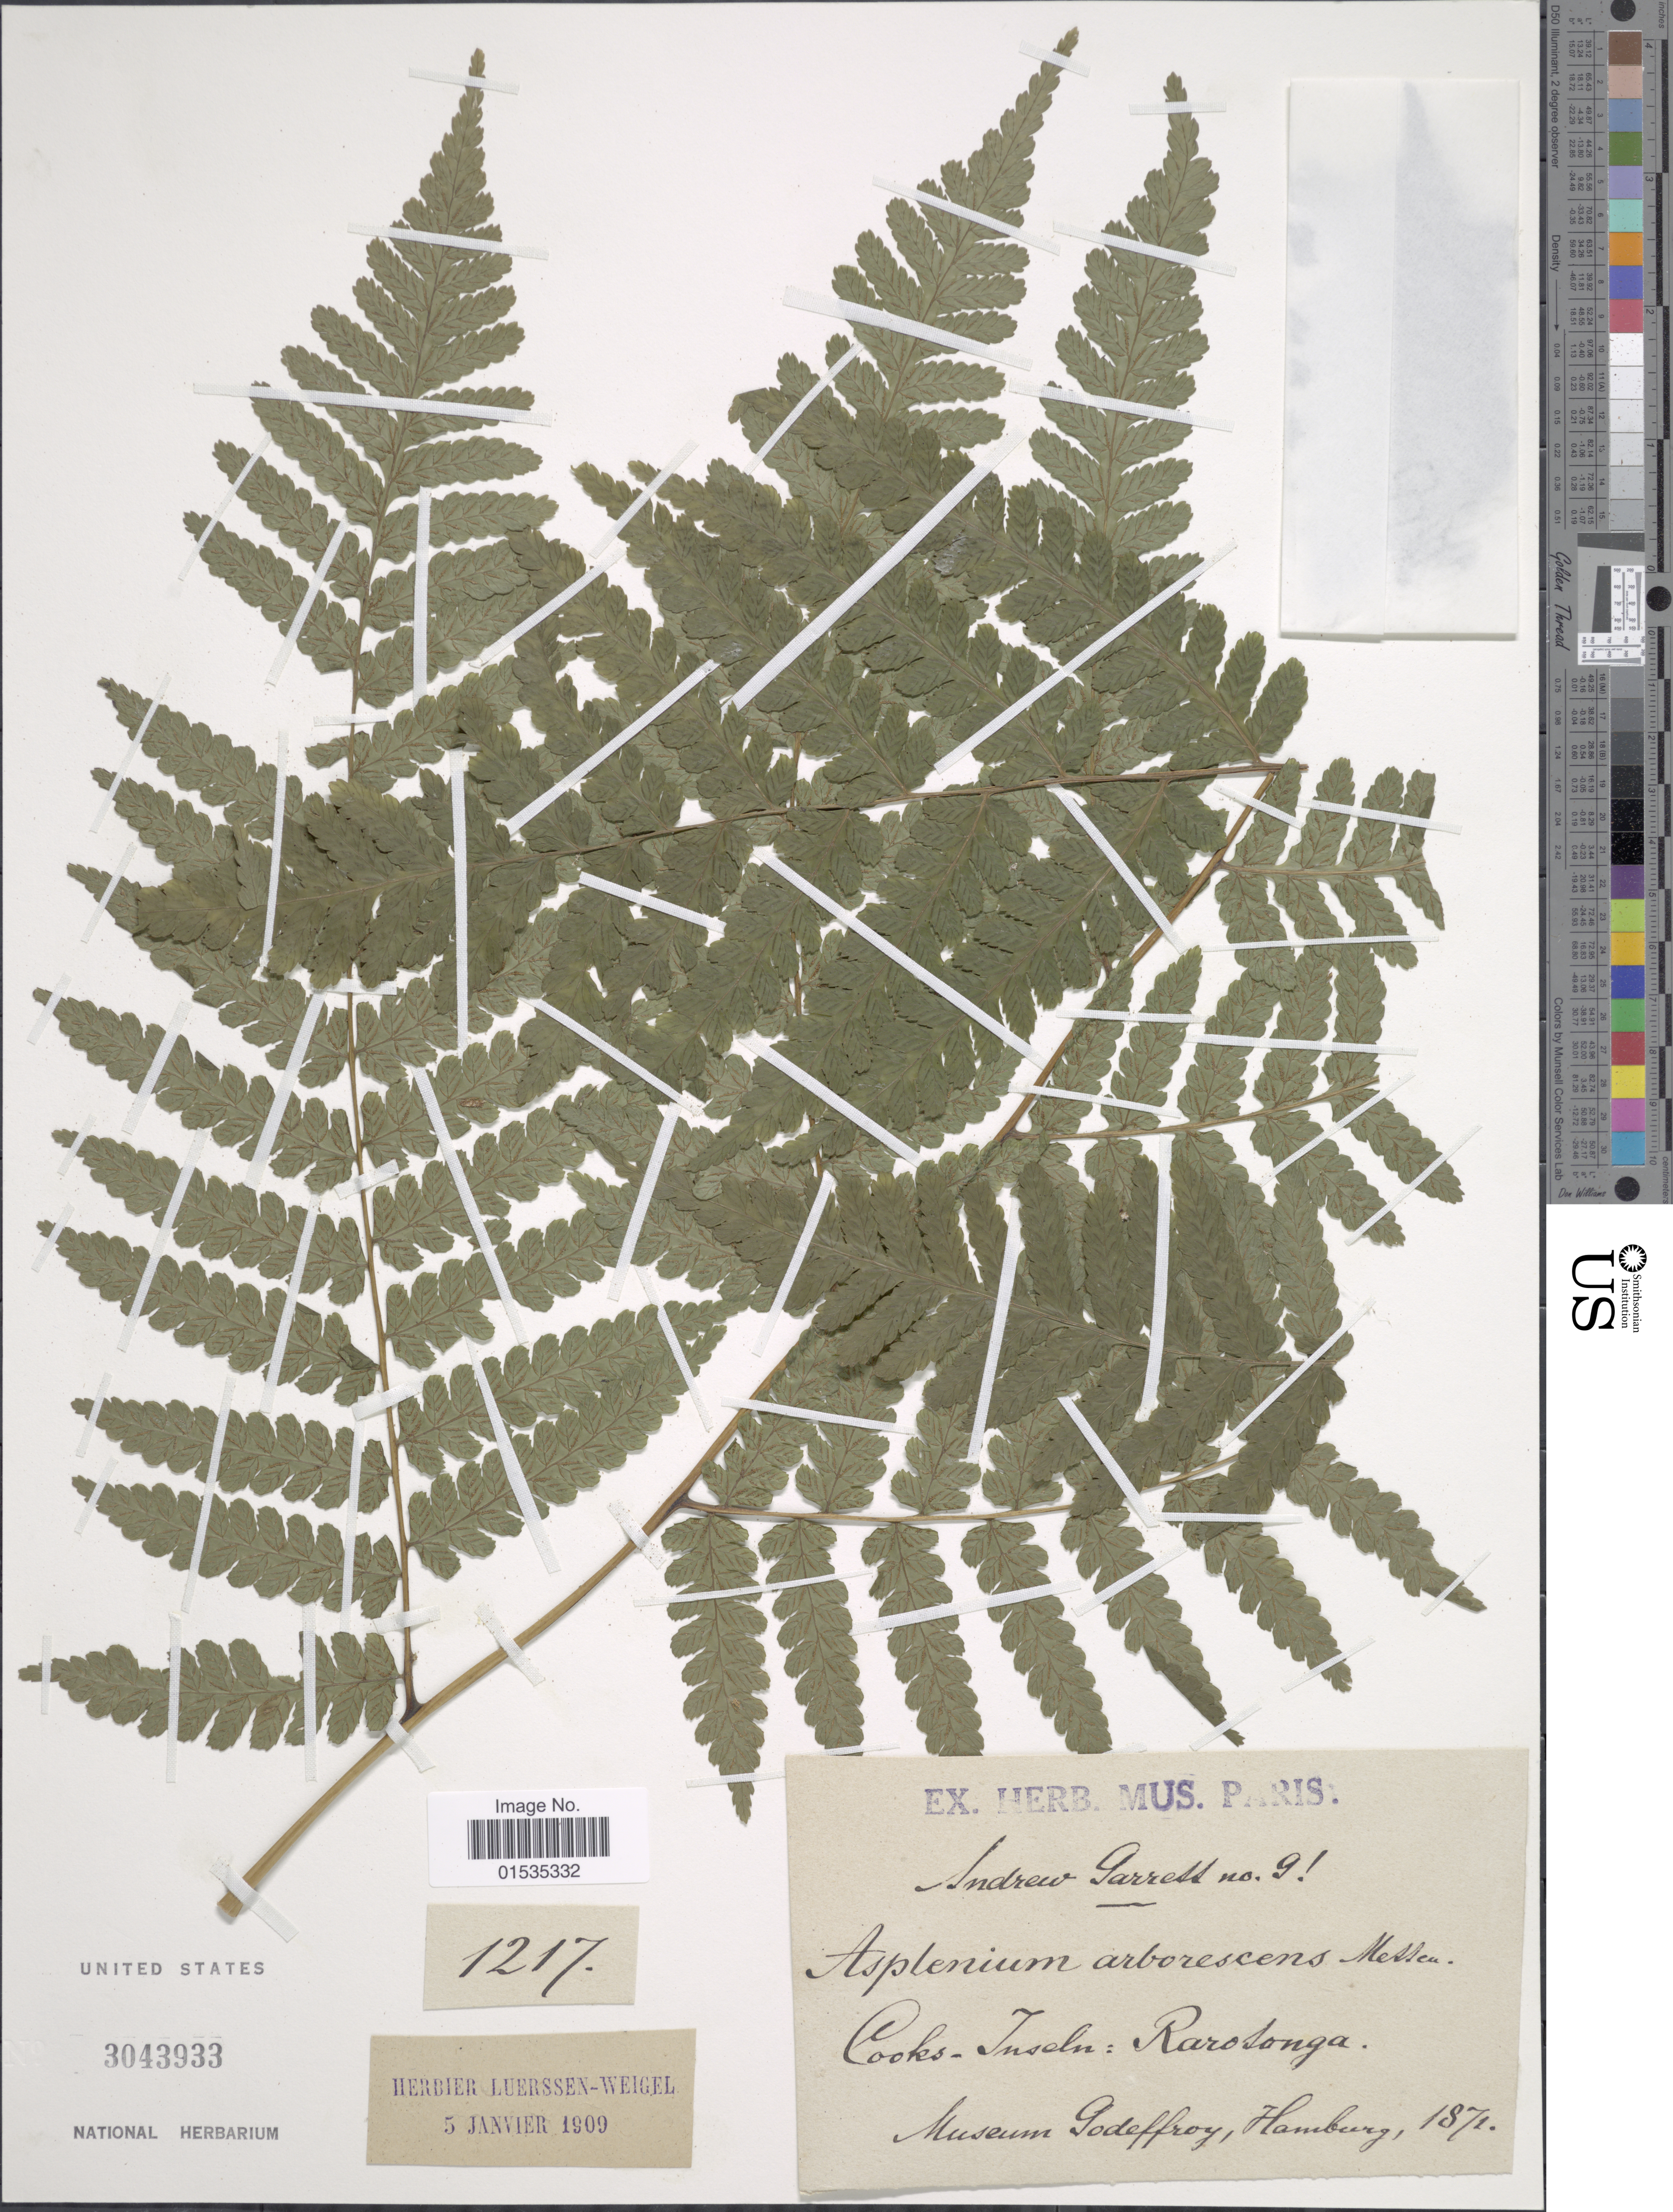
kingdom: Plantae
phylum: Tracheophyta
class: Polypodiopsida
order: Polypodiales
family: Athyriaceae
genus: Diplazium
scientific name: Diplazium arborescens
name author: Sw.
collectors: A. O. Garrett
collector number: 9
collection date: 1871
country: Cook Islands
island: Rarotonga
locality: Rarotonga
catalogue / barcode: US 3043933